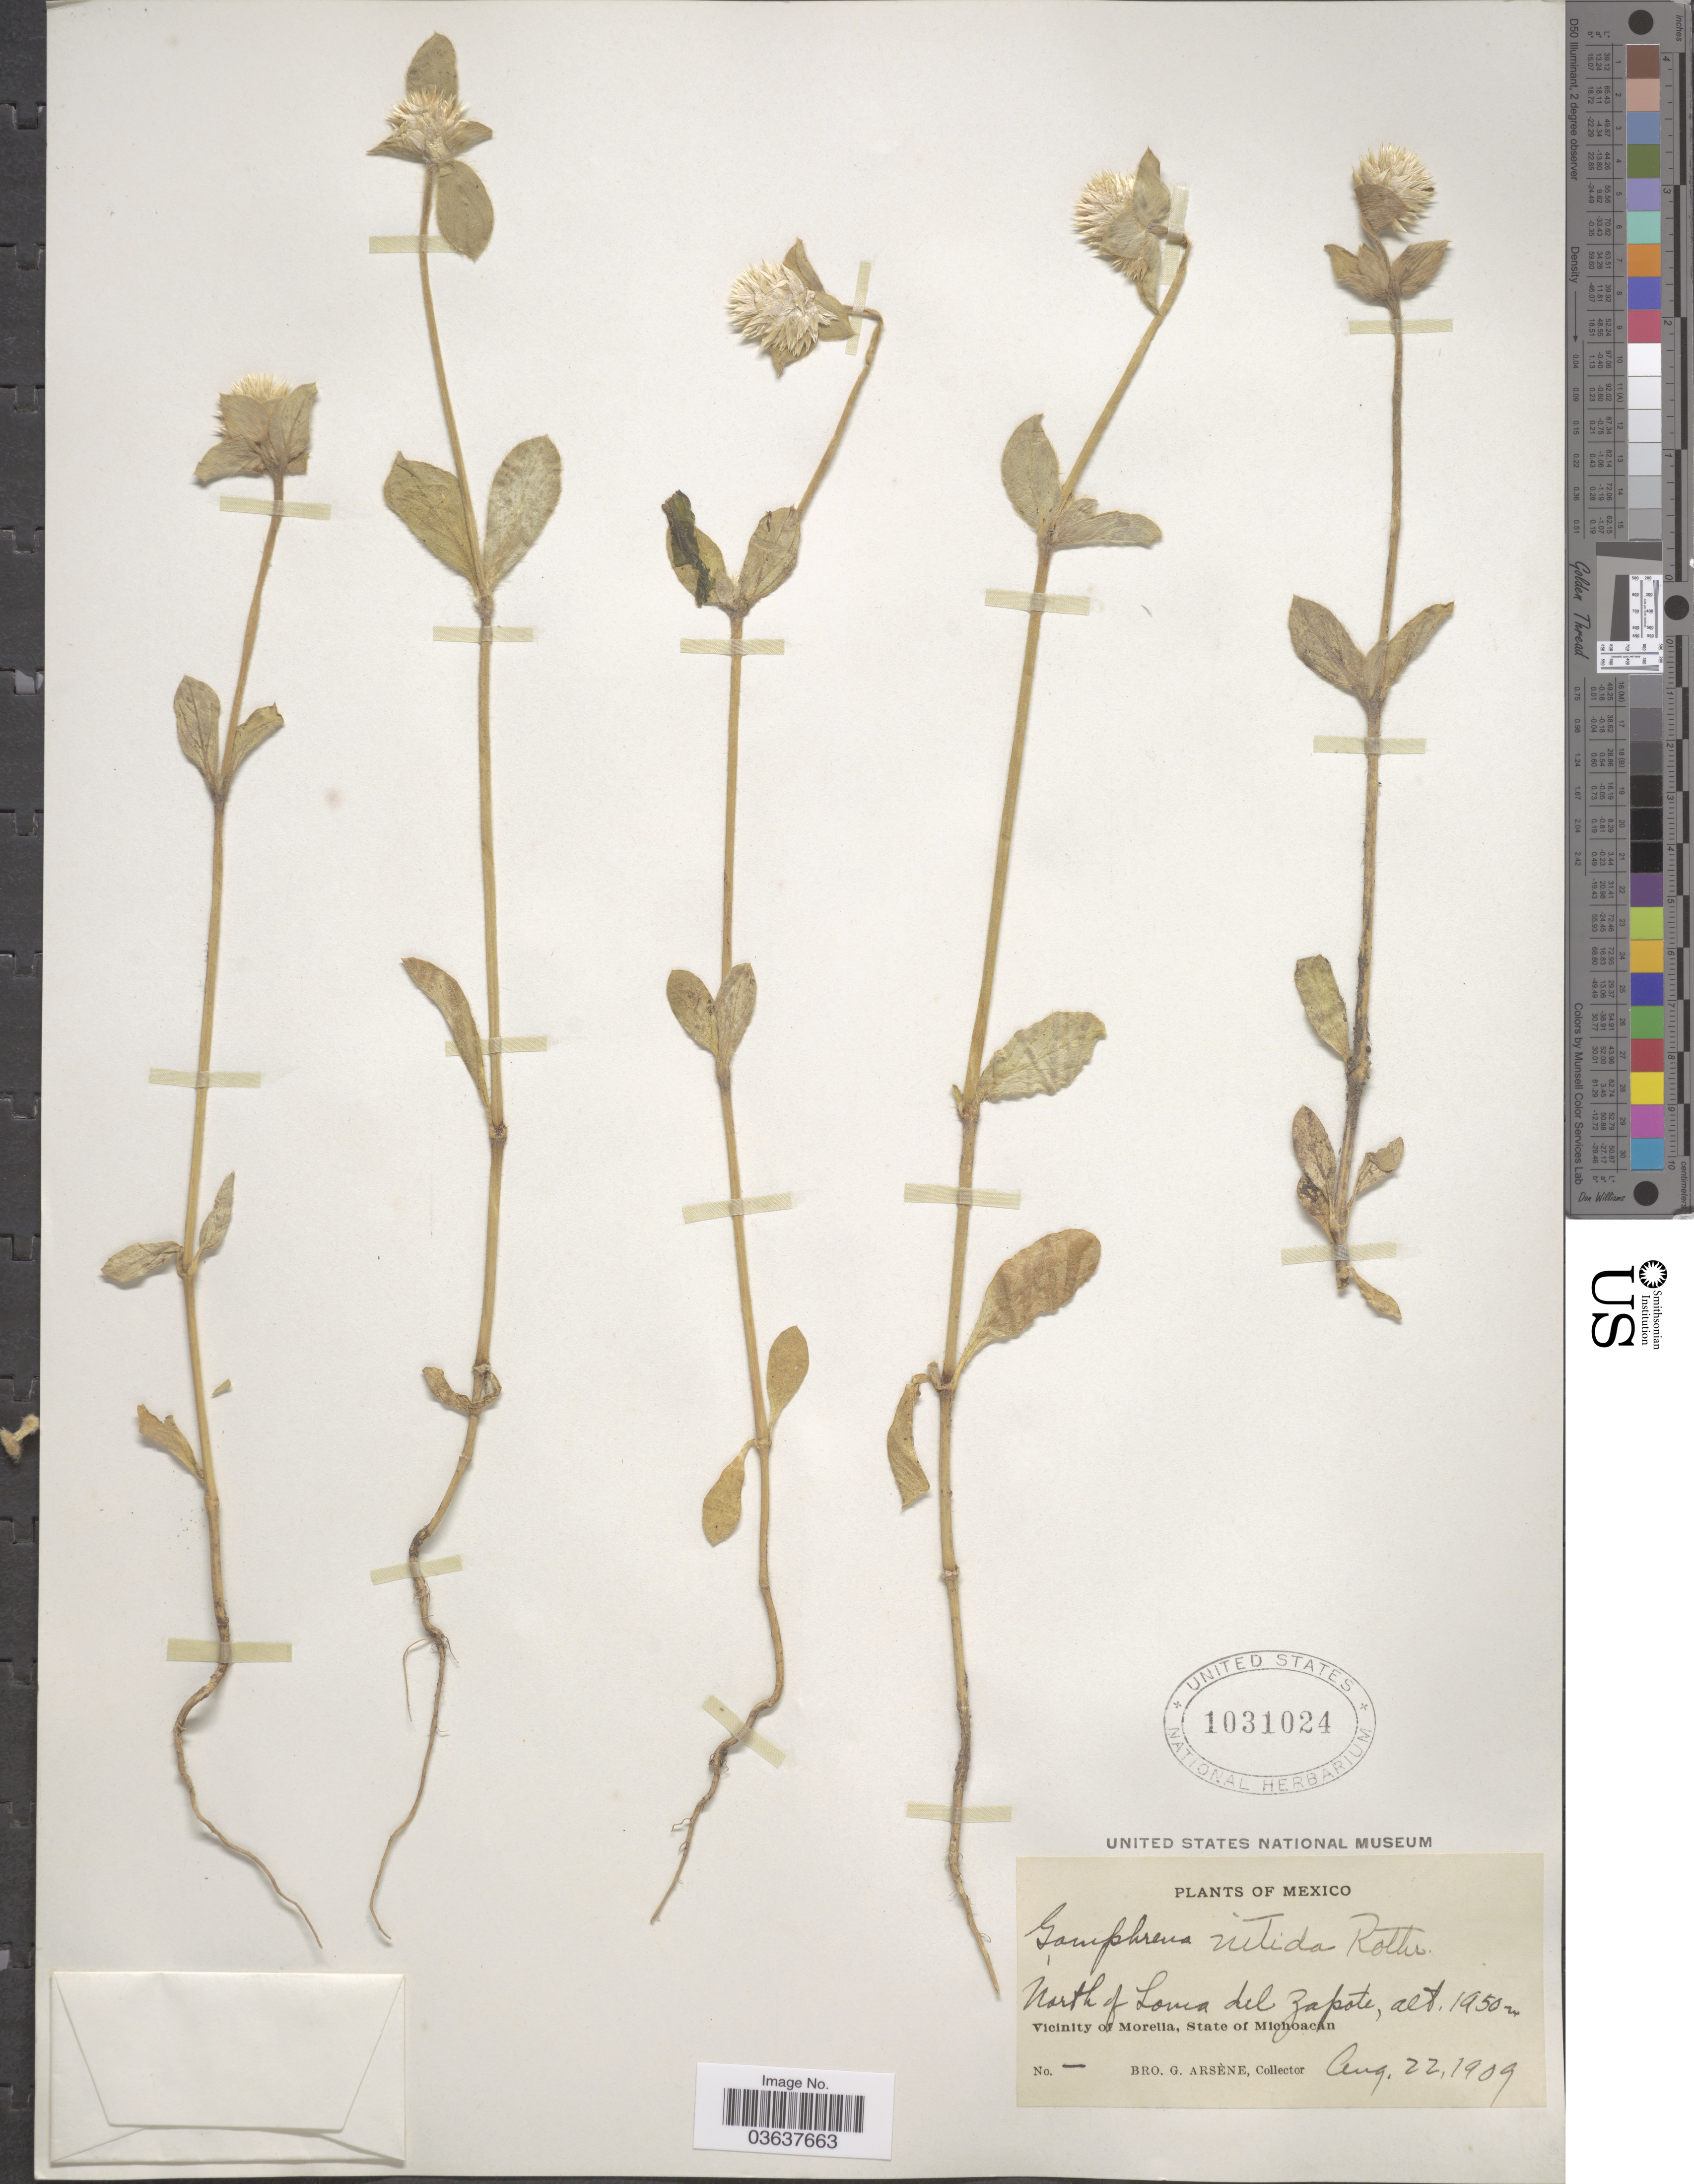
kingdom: Plantae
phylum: Tracheophyta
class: Magnoliopsida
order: Caryophyllales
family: Amaranthaceae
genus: Gomphrena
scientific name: Gomphrena nitida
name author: Rothr.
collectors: Bro. G. Arsène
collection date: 1909-08-22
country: Mexico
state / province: Michoacán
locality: North of Loma del Zapote. Vicinity of Morelia.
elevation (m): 1950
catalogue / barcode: US 1031024